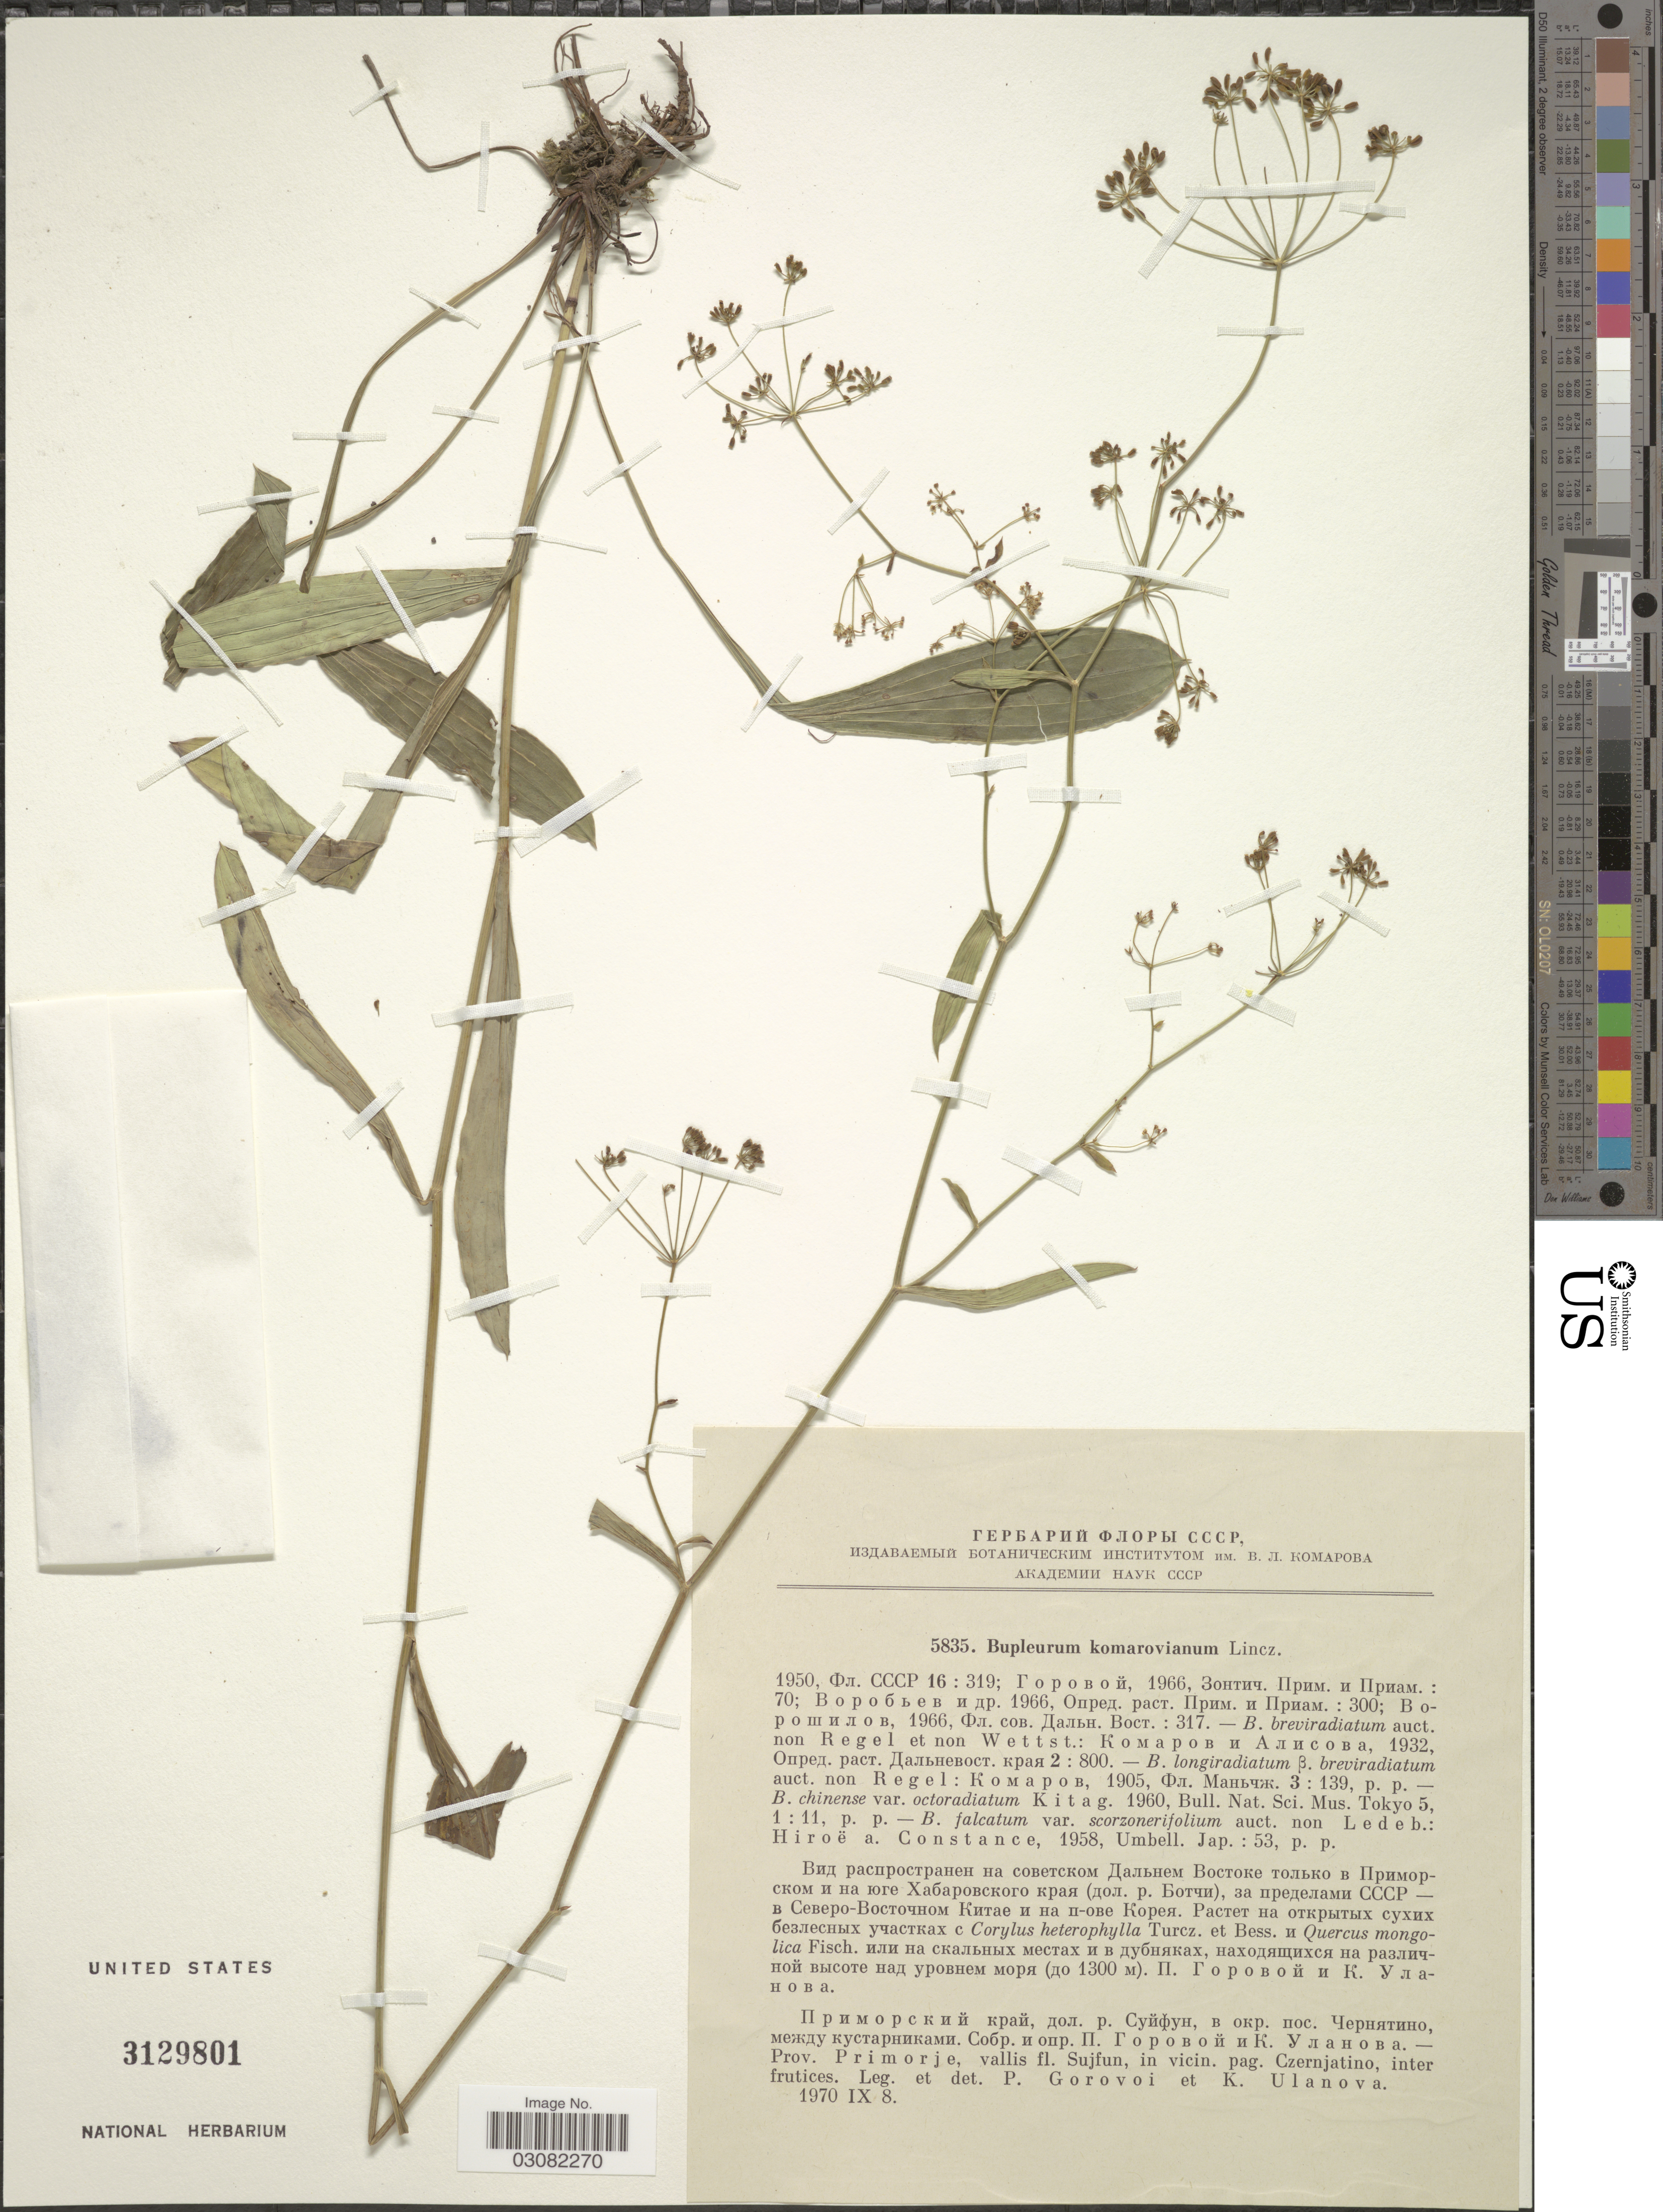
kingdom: Plantae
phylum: Tracheophyta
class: Magnoliopsida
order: Apiales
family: Apiaceae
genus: Bupleurum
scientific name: Bupleurum komarovianum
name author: Lincz.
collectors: P. Gorovoi & K. Ulanova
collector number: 5835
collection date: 1970-09-08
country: Croatia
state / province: Primorje-Gorski Kotar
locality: Prov. Primorje, vallis fl. Sujfun, in vicin. pag. Czernjatino, inter frutices.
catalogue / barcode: US 3129801